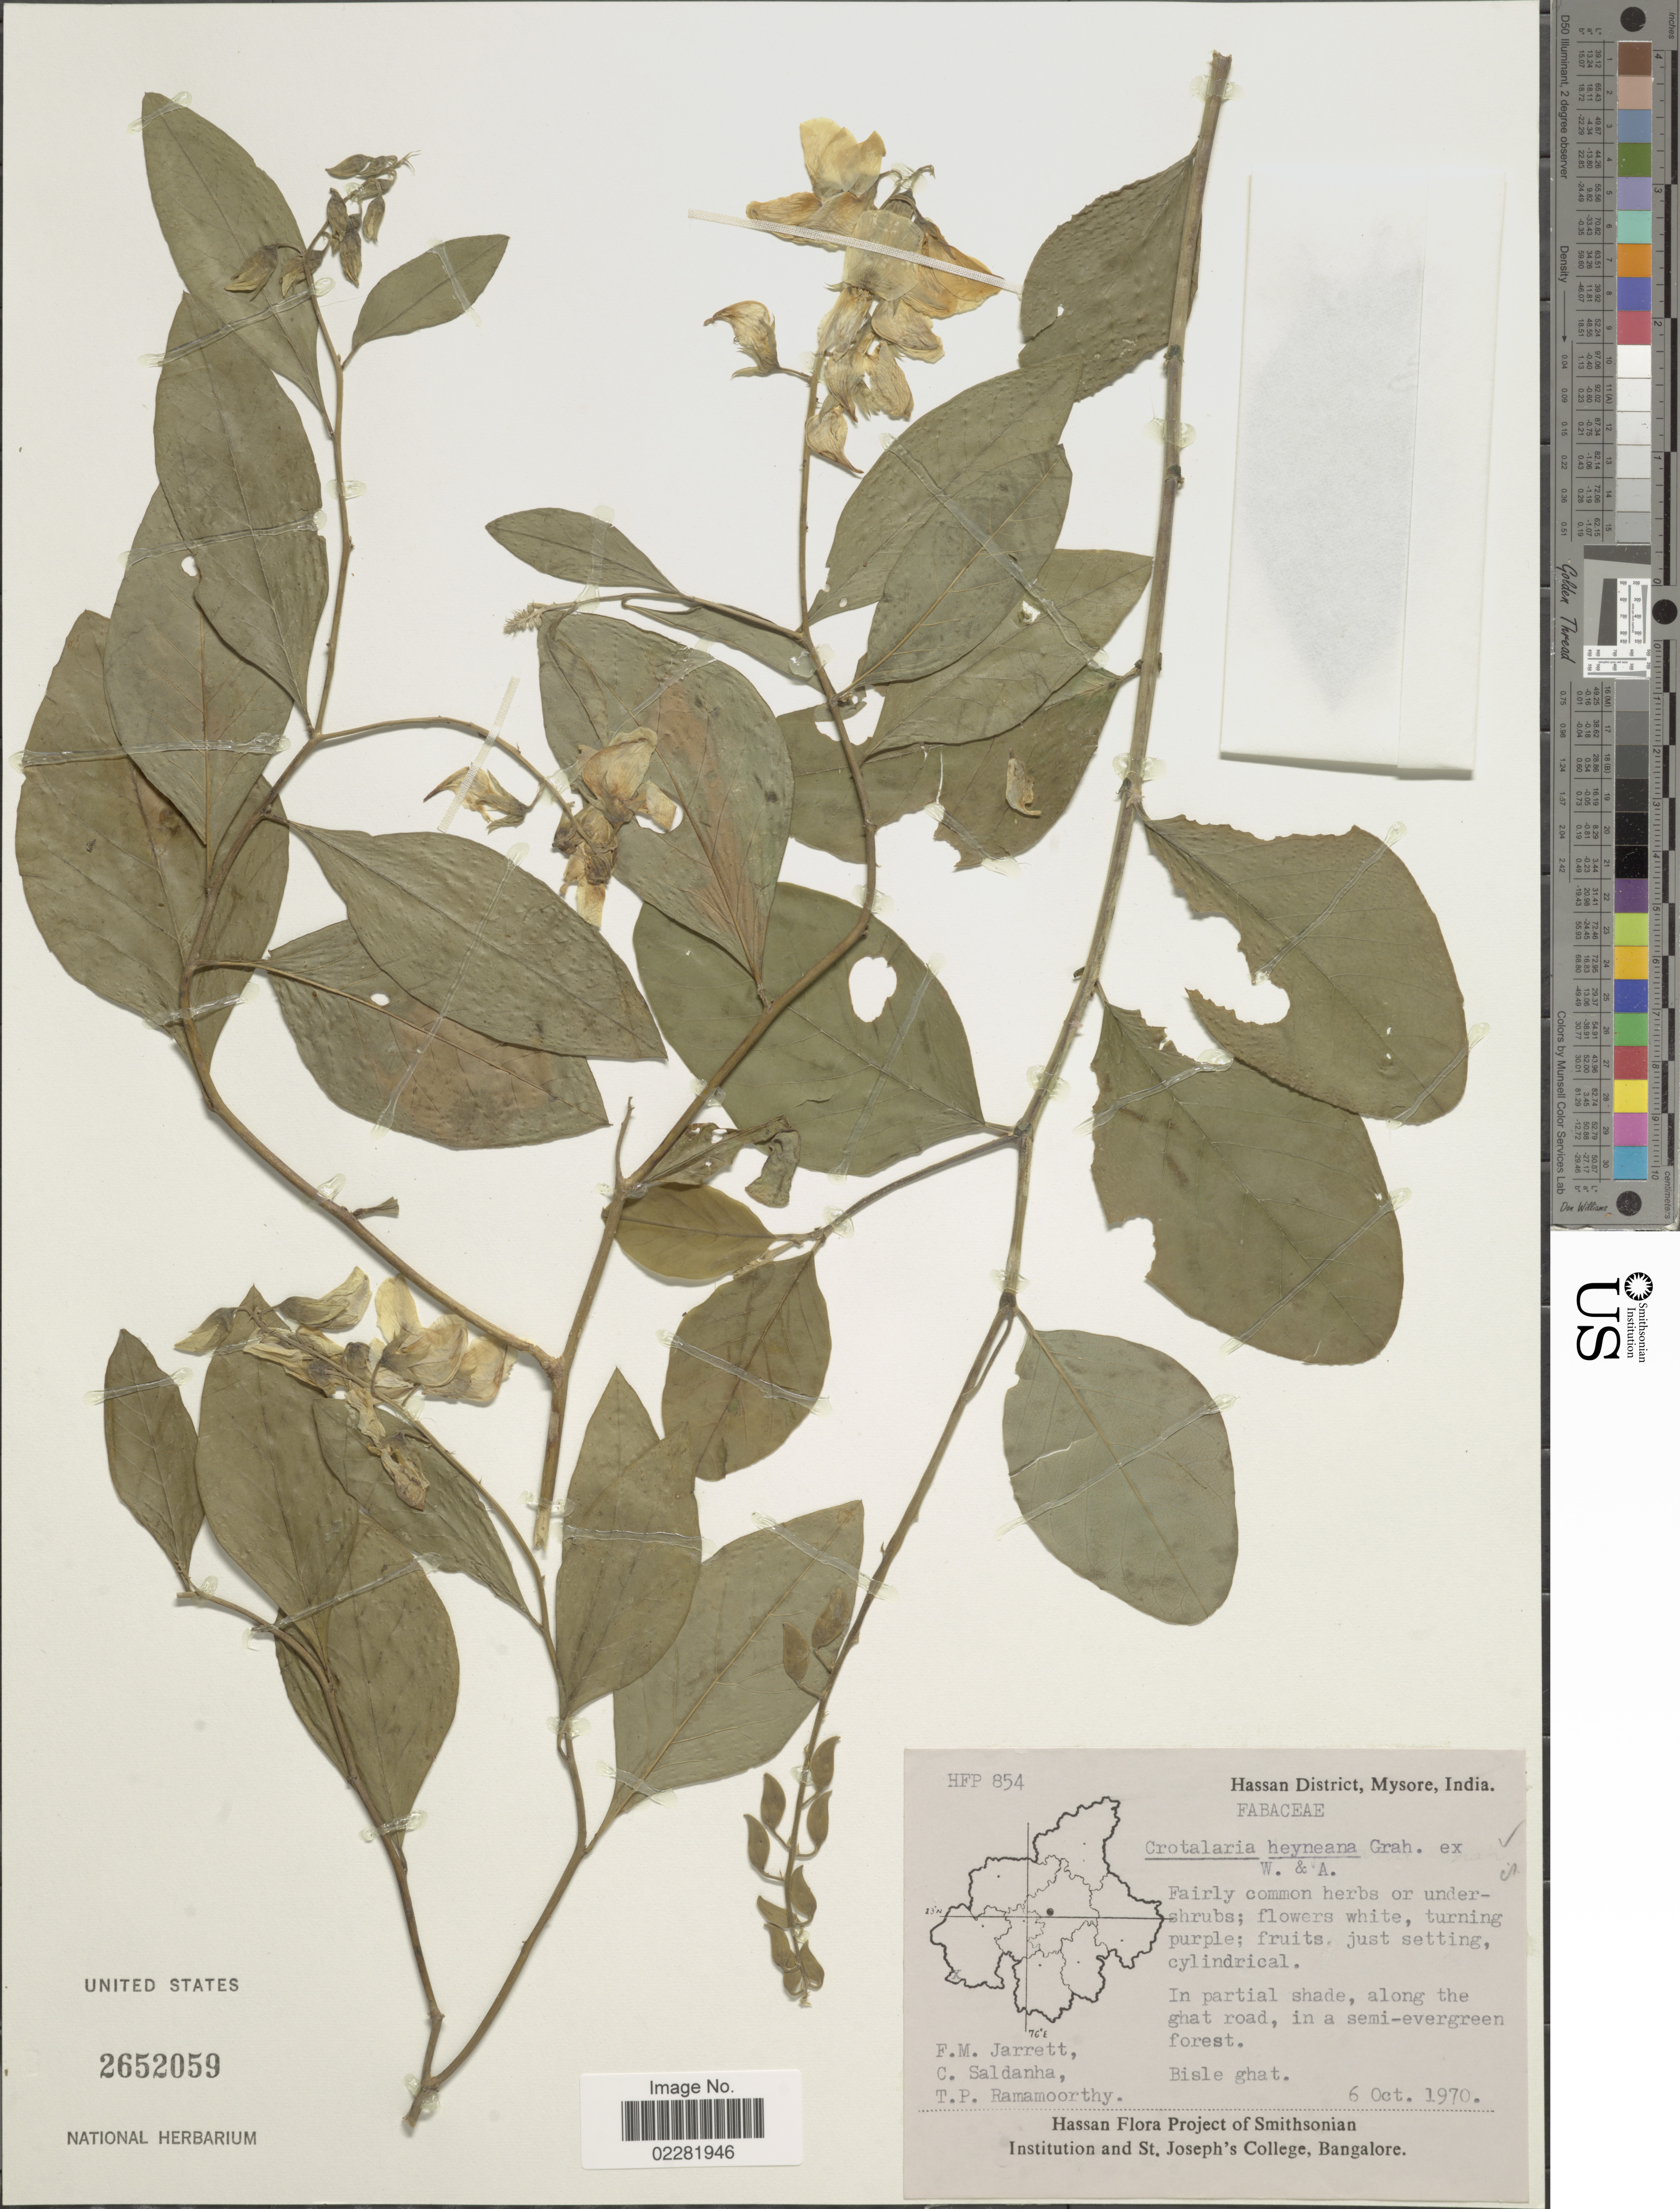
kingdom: Plantae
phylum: Tracheophyta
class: Magnoliopsida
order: Fabales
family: Fabaceae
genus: Crotalaria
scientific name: Crotalaria heyneana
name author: Wight & Arn.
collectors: F. M. Jarrett, C. Saldanha & T. P. Ramamoorthy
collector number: HFP854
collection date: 1970-10-06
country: India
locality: Hassan District, Mysore, Bisle ghat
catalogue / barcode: US 2652059